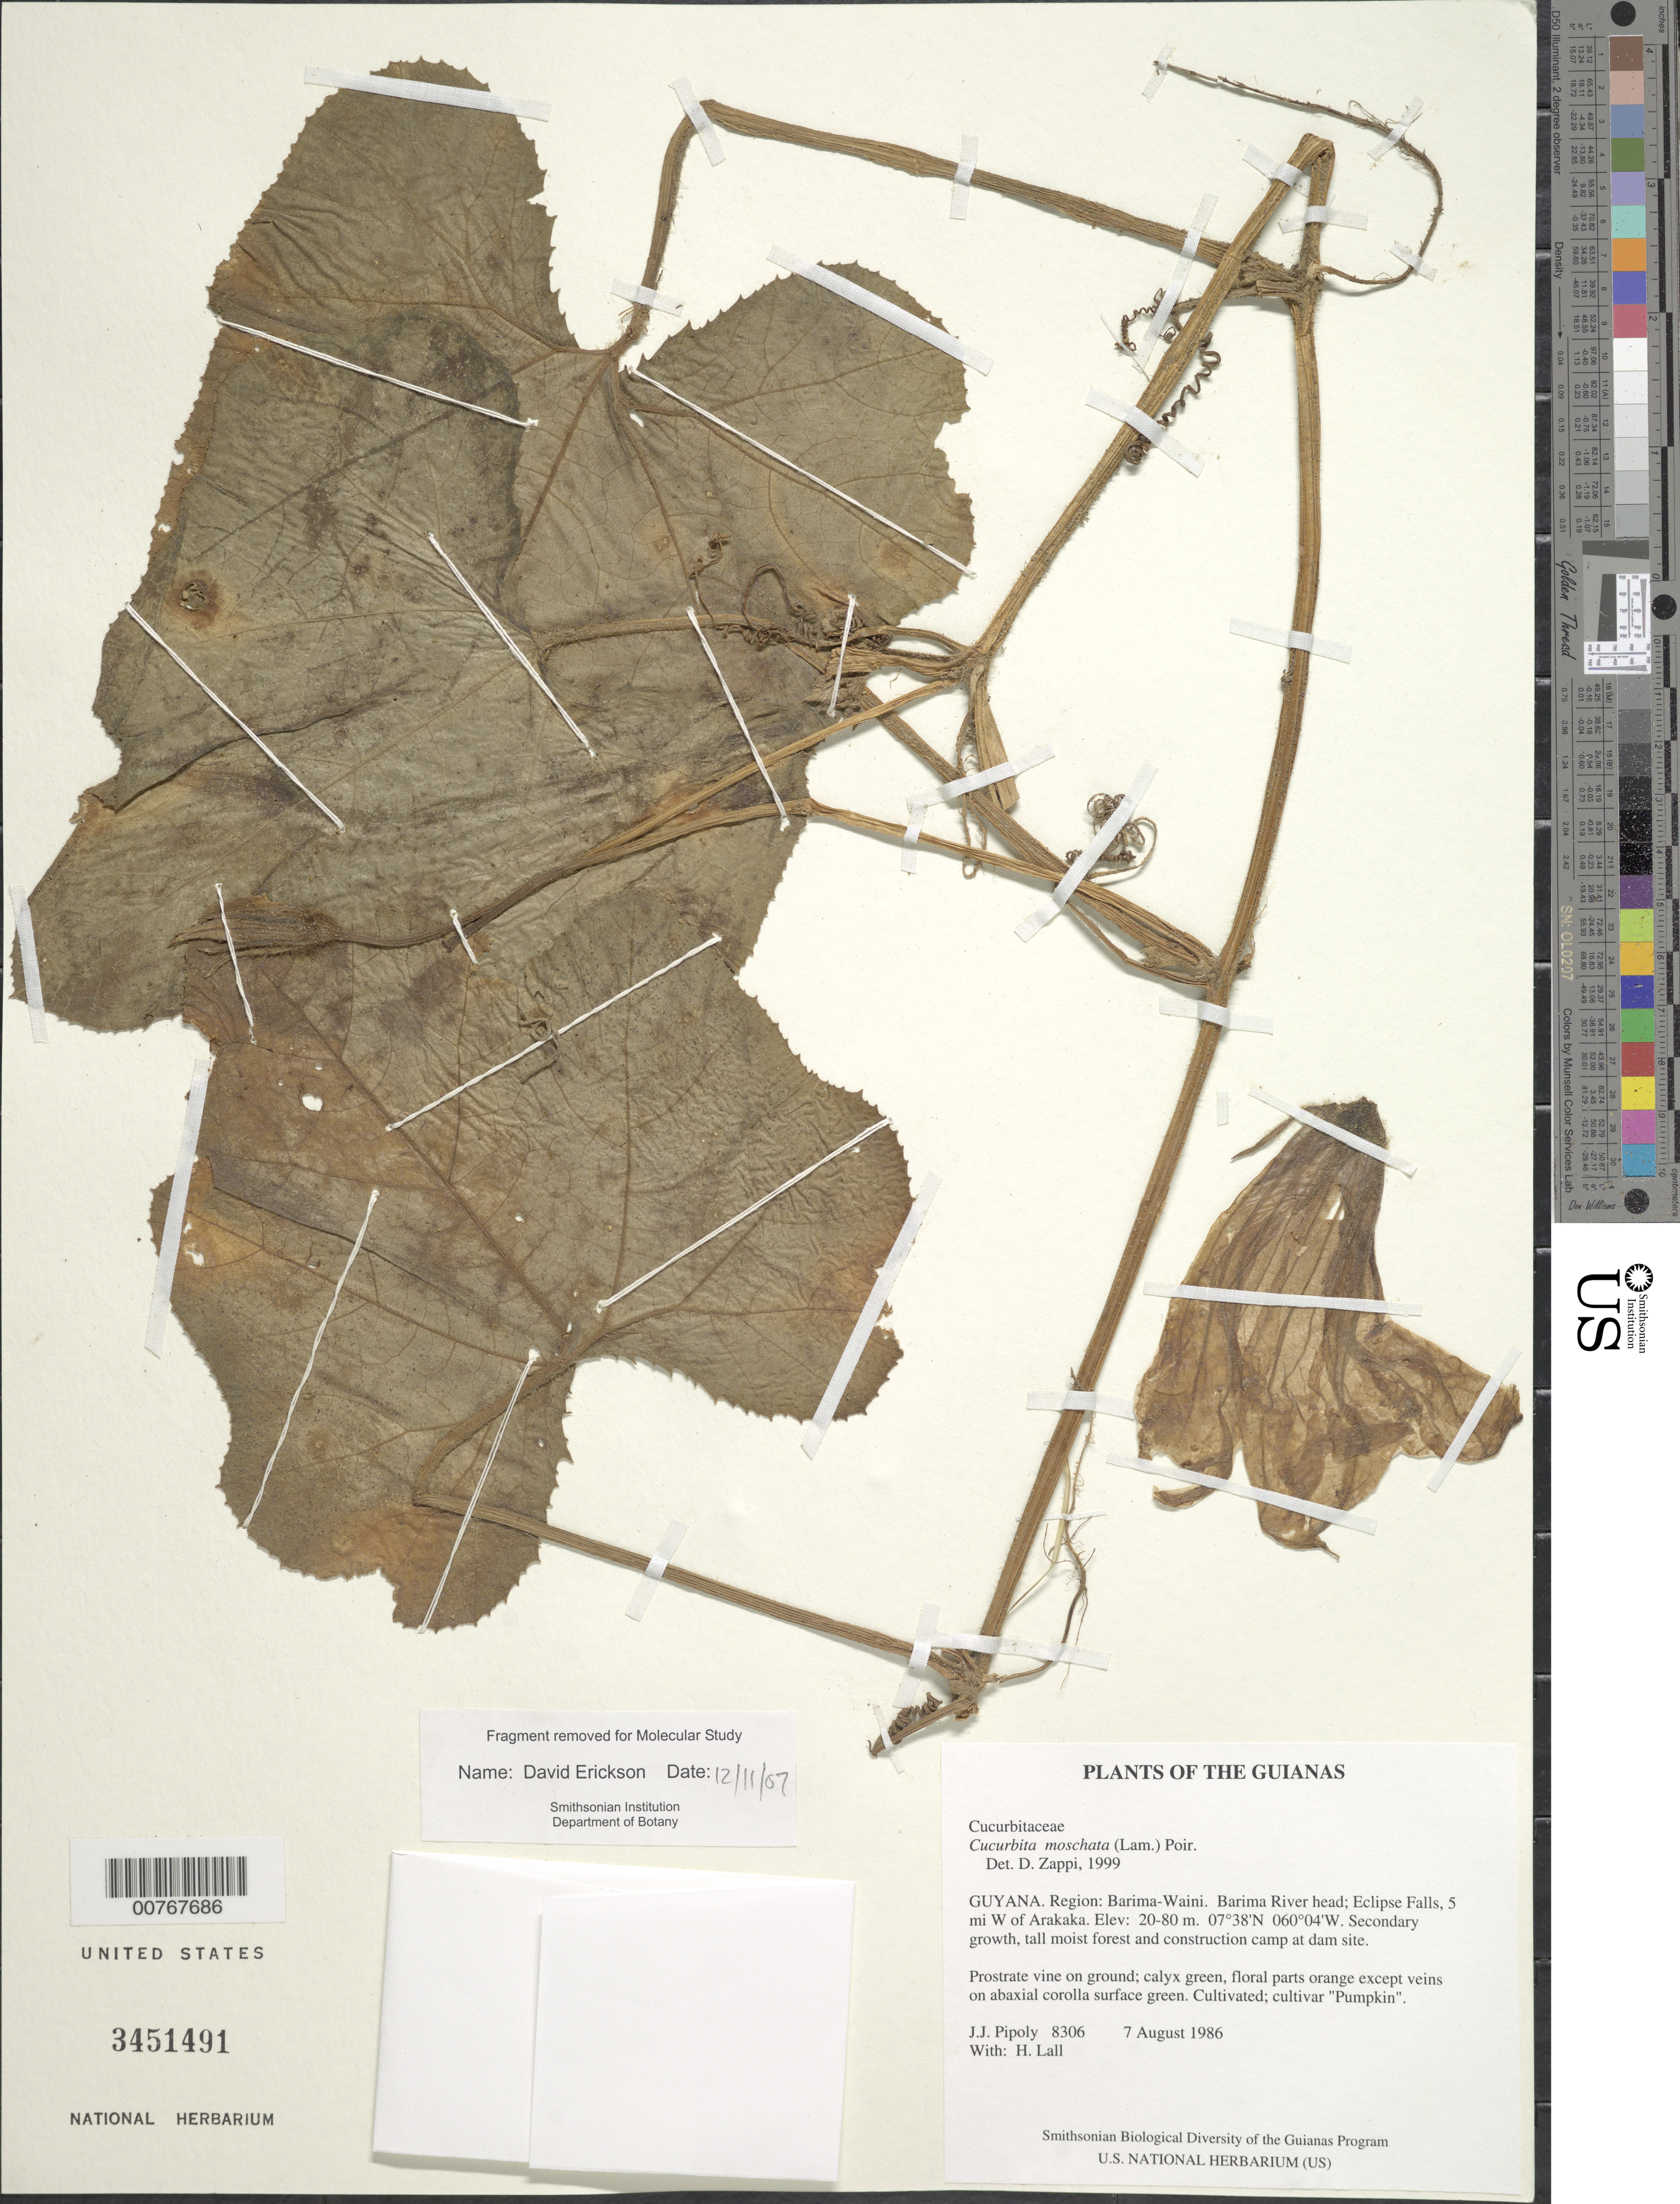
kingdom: Plantae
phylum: Tracheophyta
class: Magnoliopsida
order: Cucurbitales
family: Cucurbitaceae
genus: Cucurbita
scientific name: Cucurbita moschata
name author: (Duch.) Poir.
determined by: Zappi, Daniela C.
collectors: J. J. Pipoly & H. Lall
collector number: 8306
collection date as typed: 7 August 1986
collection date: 1986-08-07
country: Guyana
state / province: Barima-Waini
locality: Barima River head; Eclipse Falls, 5 mi W of Arakaka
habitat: Secondary growth, tall moist forest and construction camp at dam site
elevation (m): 20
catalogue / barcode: US 3451491